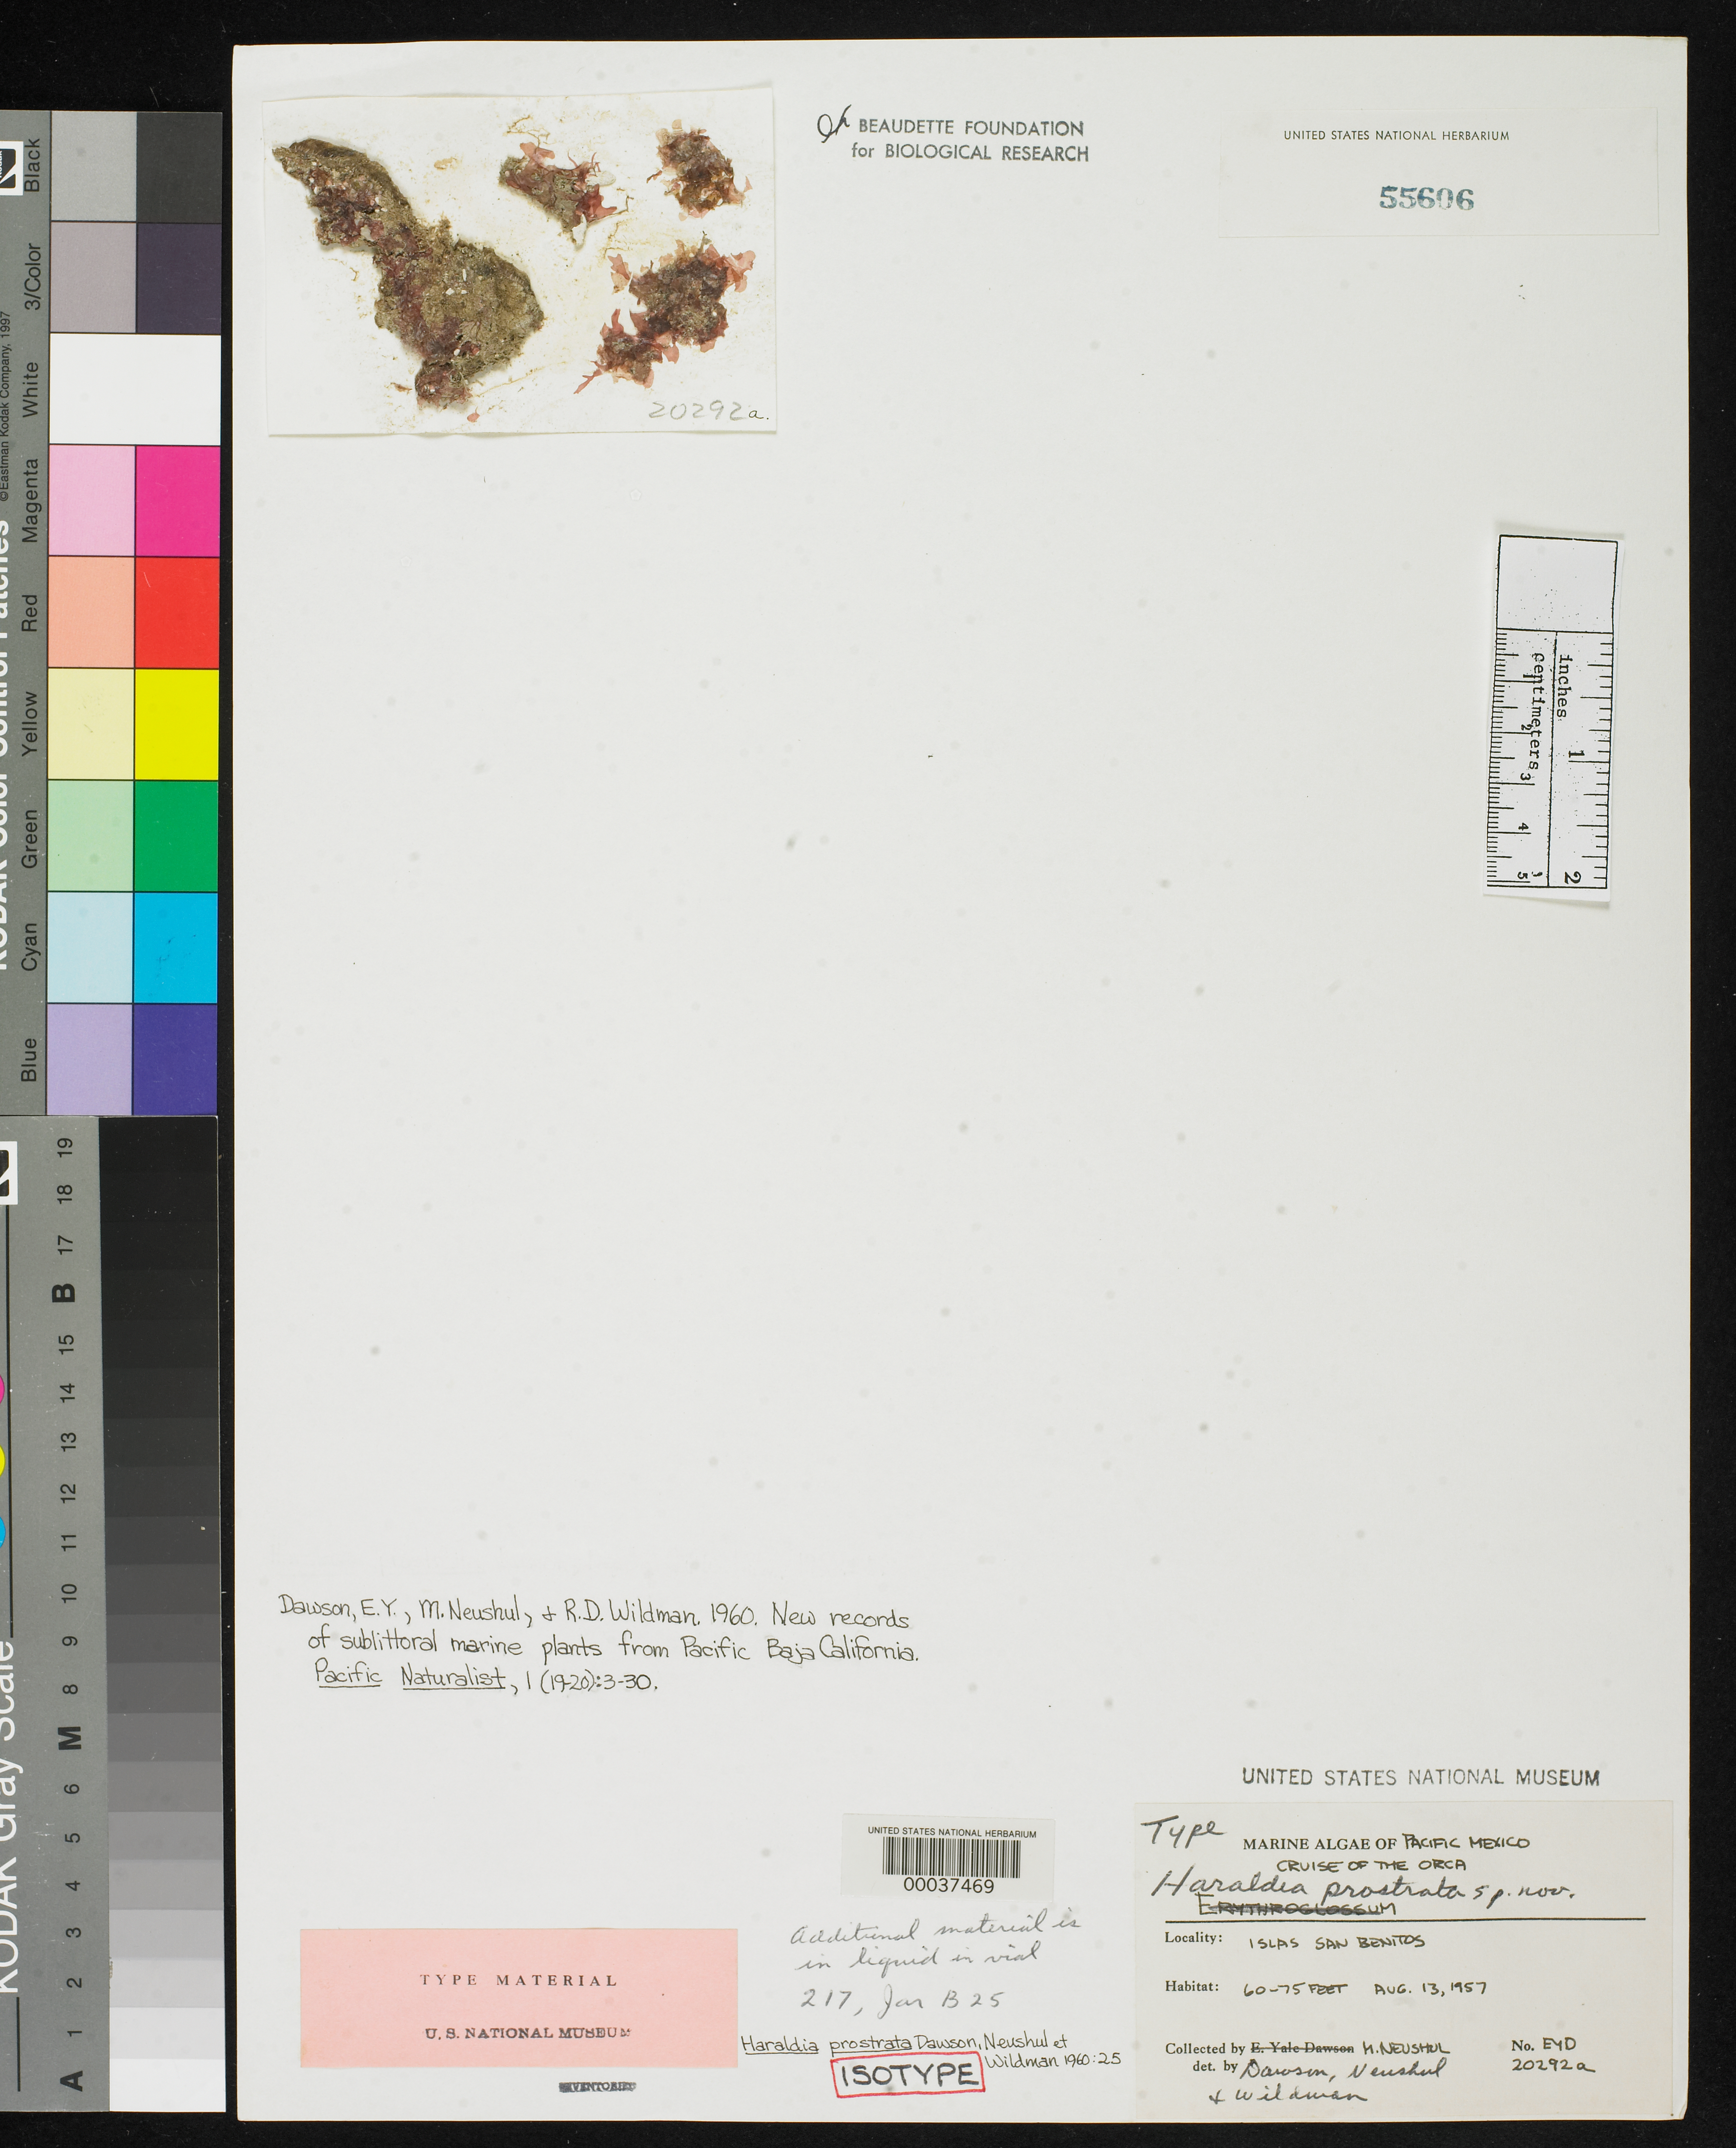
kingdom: Plantae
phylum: Rhodophyta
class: Florideophyceae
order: Ceramiales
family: Delesseriaceae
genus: Haraldia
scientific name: Haraldia prostrata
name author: E.Y. Dawson et al.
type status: Isotype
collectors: M. Neushul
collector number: EYD 20292A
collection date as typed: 13 Aug 1957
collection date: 1957-08-13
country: Mexico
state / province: Baja California Norte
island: Islas San Benito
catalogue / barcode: US 55606